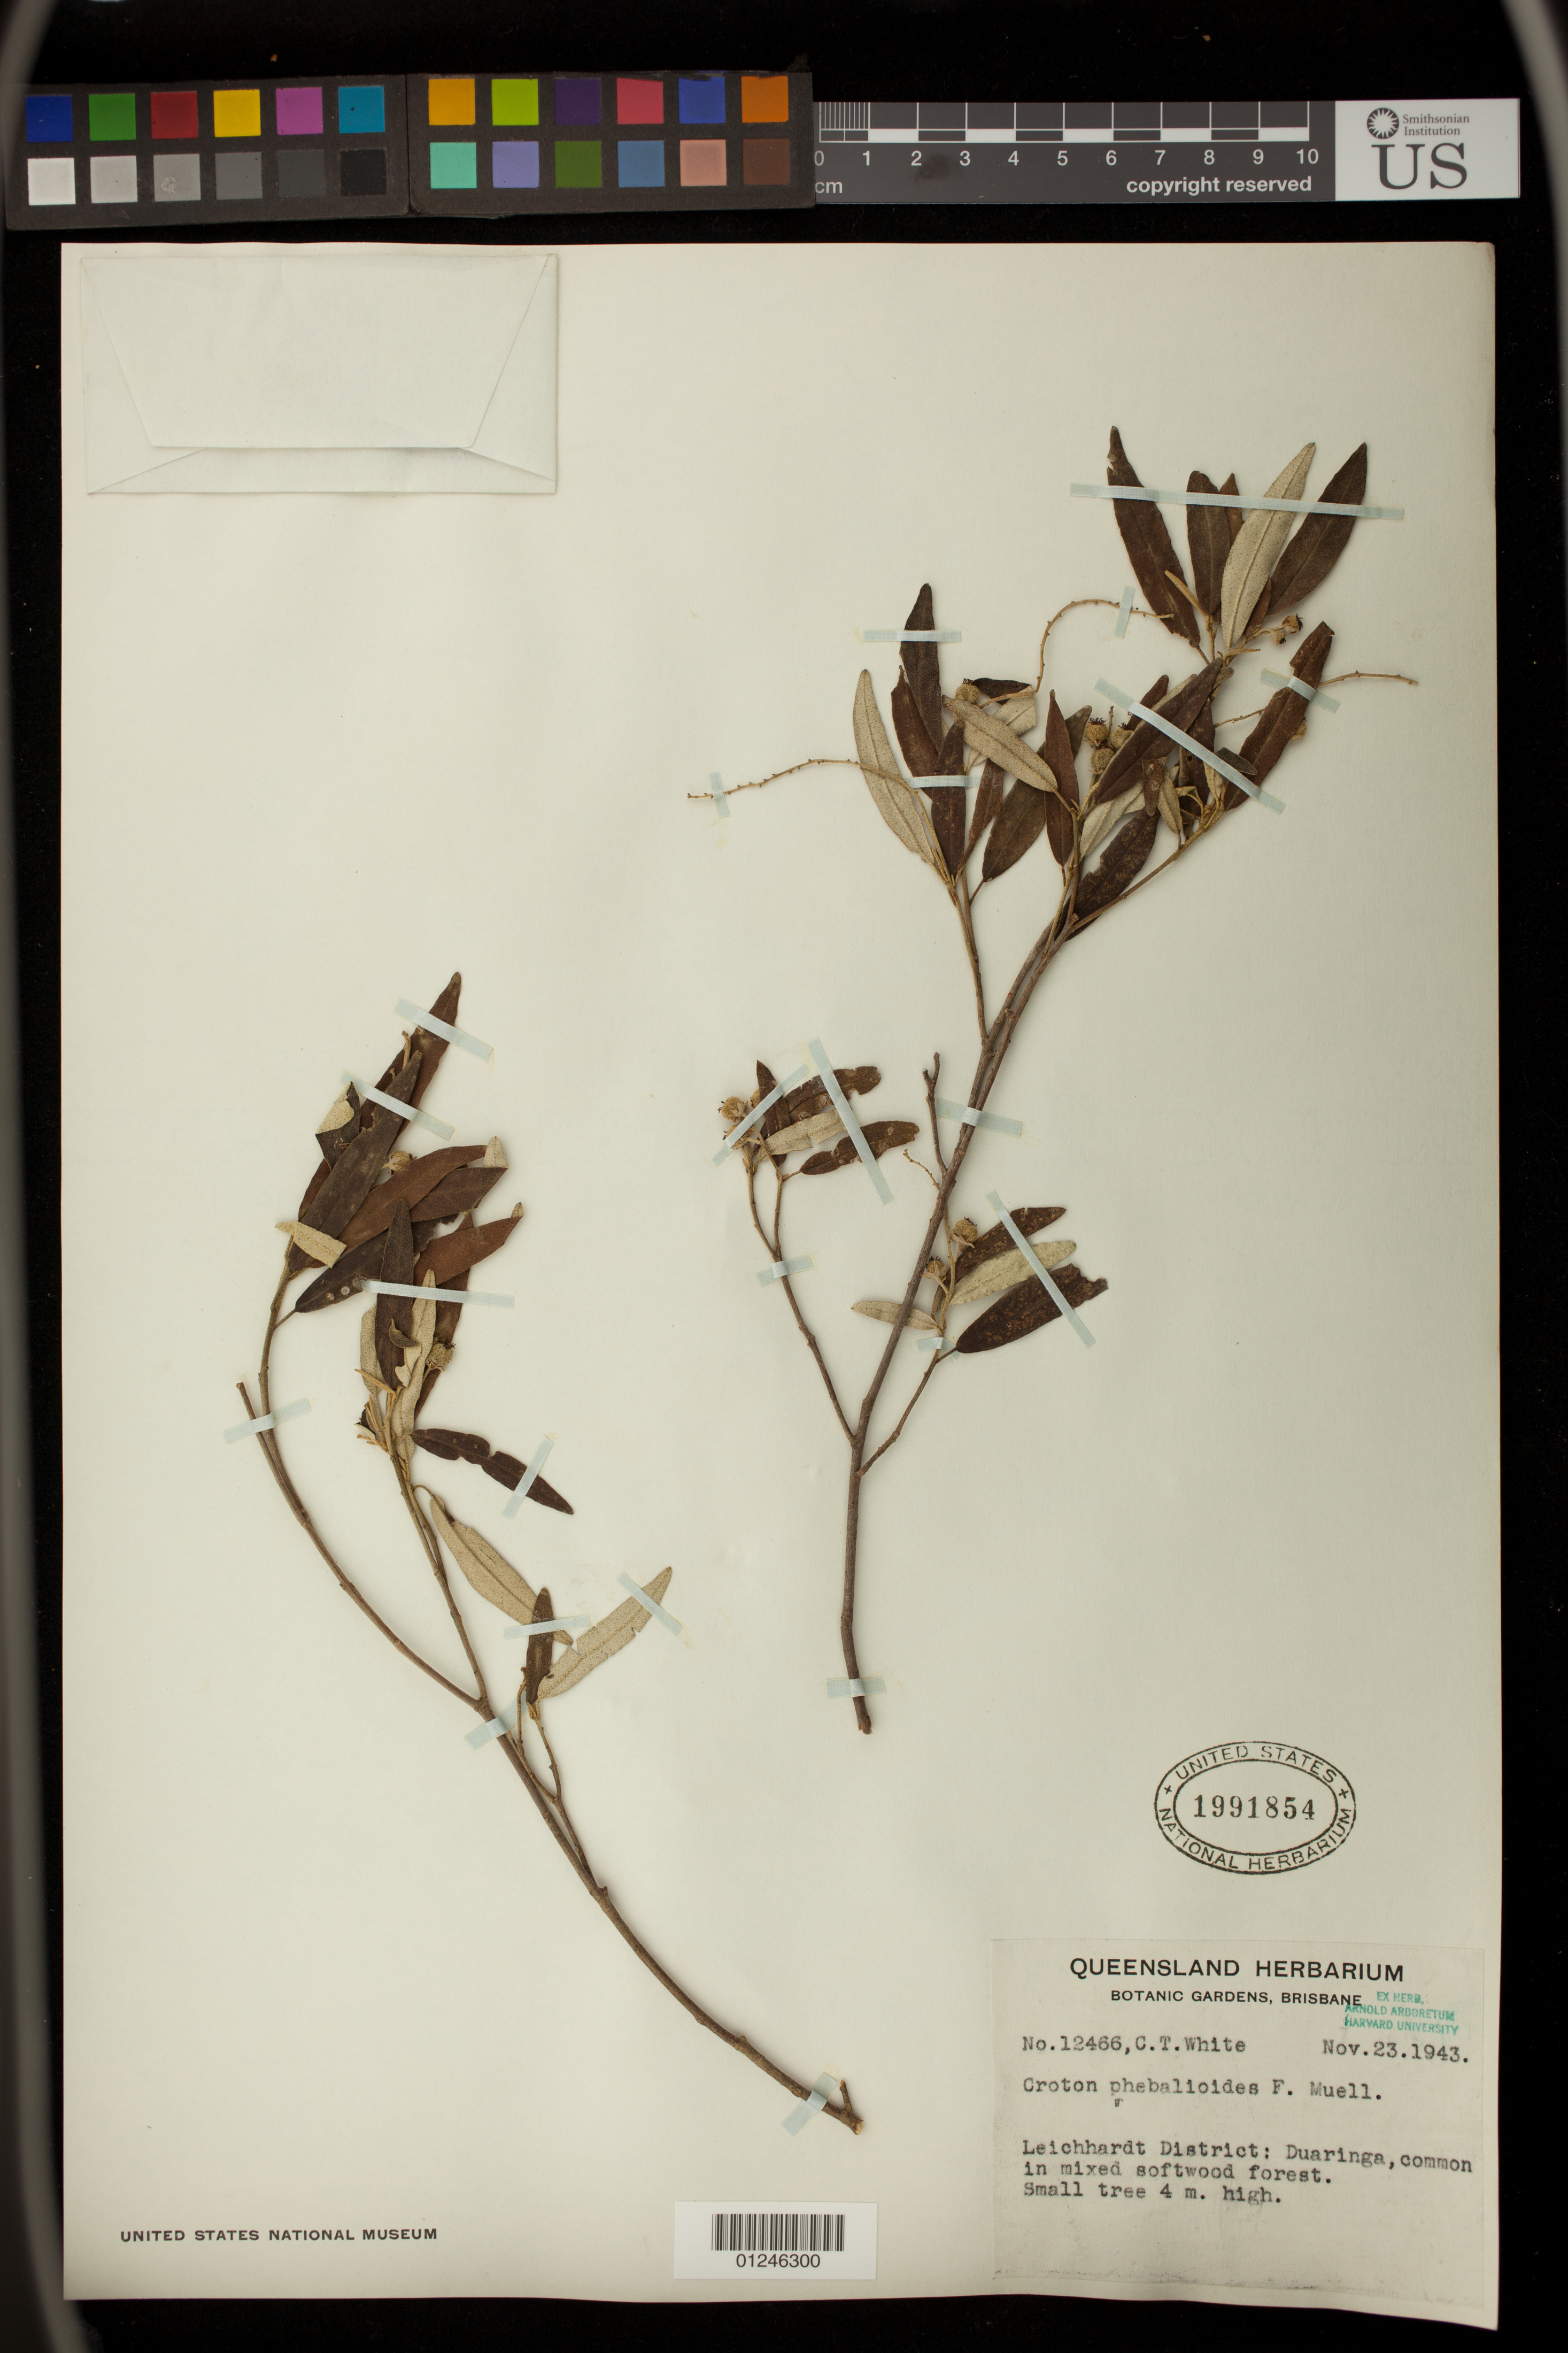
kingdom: Plantae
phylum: Tracheophyta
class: Magnoliopsida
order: Malpighiales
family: Euphorbiaceae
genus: Croton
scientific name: Croton phebalioides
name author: F. Muell. ex Muell. Arg.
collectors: C. T. White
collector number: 12466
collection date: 1943-11-23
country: Australia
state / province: Queensland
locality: Leichhardt District: Duaringa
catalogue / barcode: US 1991854